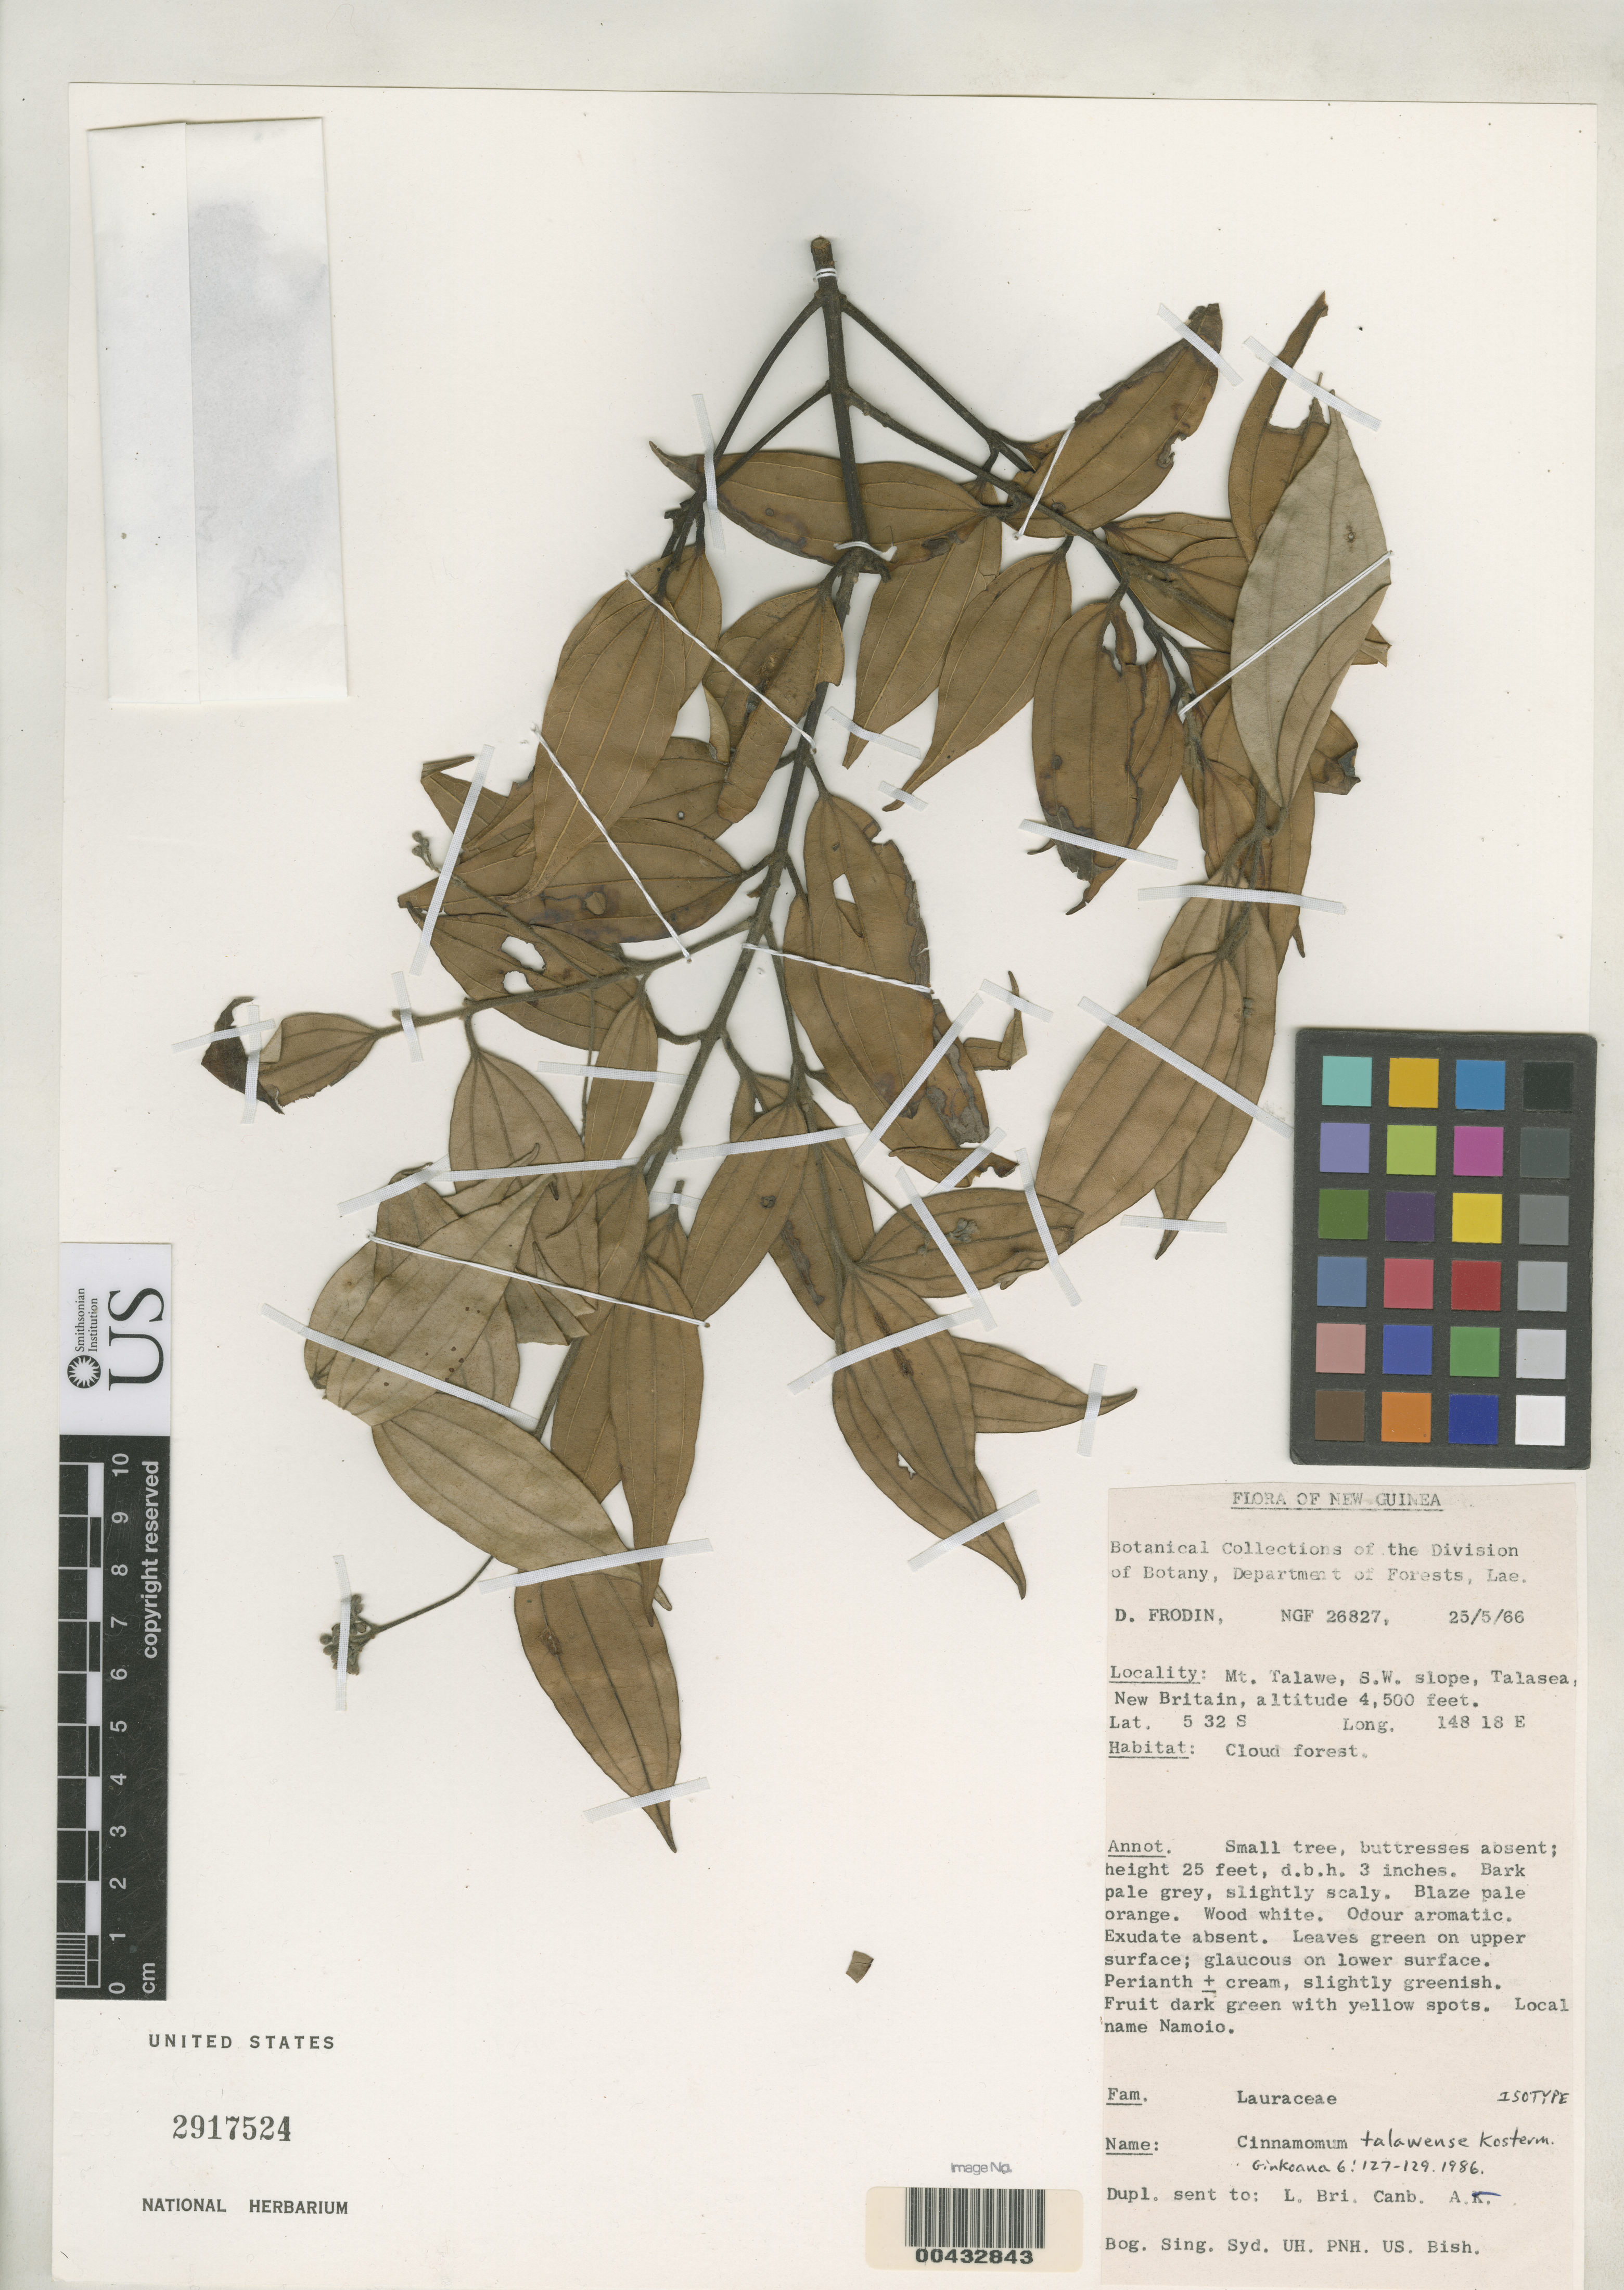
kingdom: Plantae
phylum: Tracheophyta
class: Magnoliopsida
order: Laurales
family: Lauraceae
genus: Cinnamomum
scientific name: Cinnamomum talawaense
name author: Kosterm.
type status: Isotype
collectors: D. G. Frodin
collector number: NGF 26827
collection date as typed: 25 May 1966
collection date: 1966-05-25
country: Papua New Guinea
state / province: West New Britain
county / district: Talasea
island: New Britain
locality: Mt. Talawe, SW slope, Talasea.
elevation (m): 1372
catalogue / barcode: US 2917524